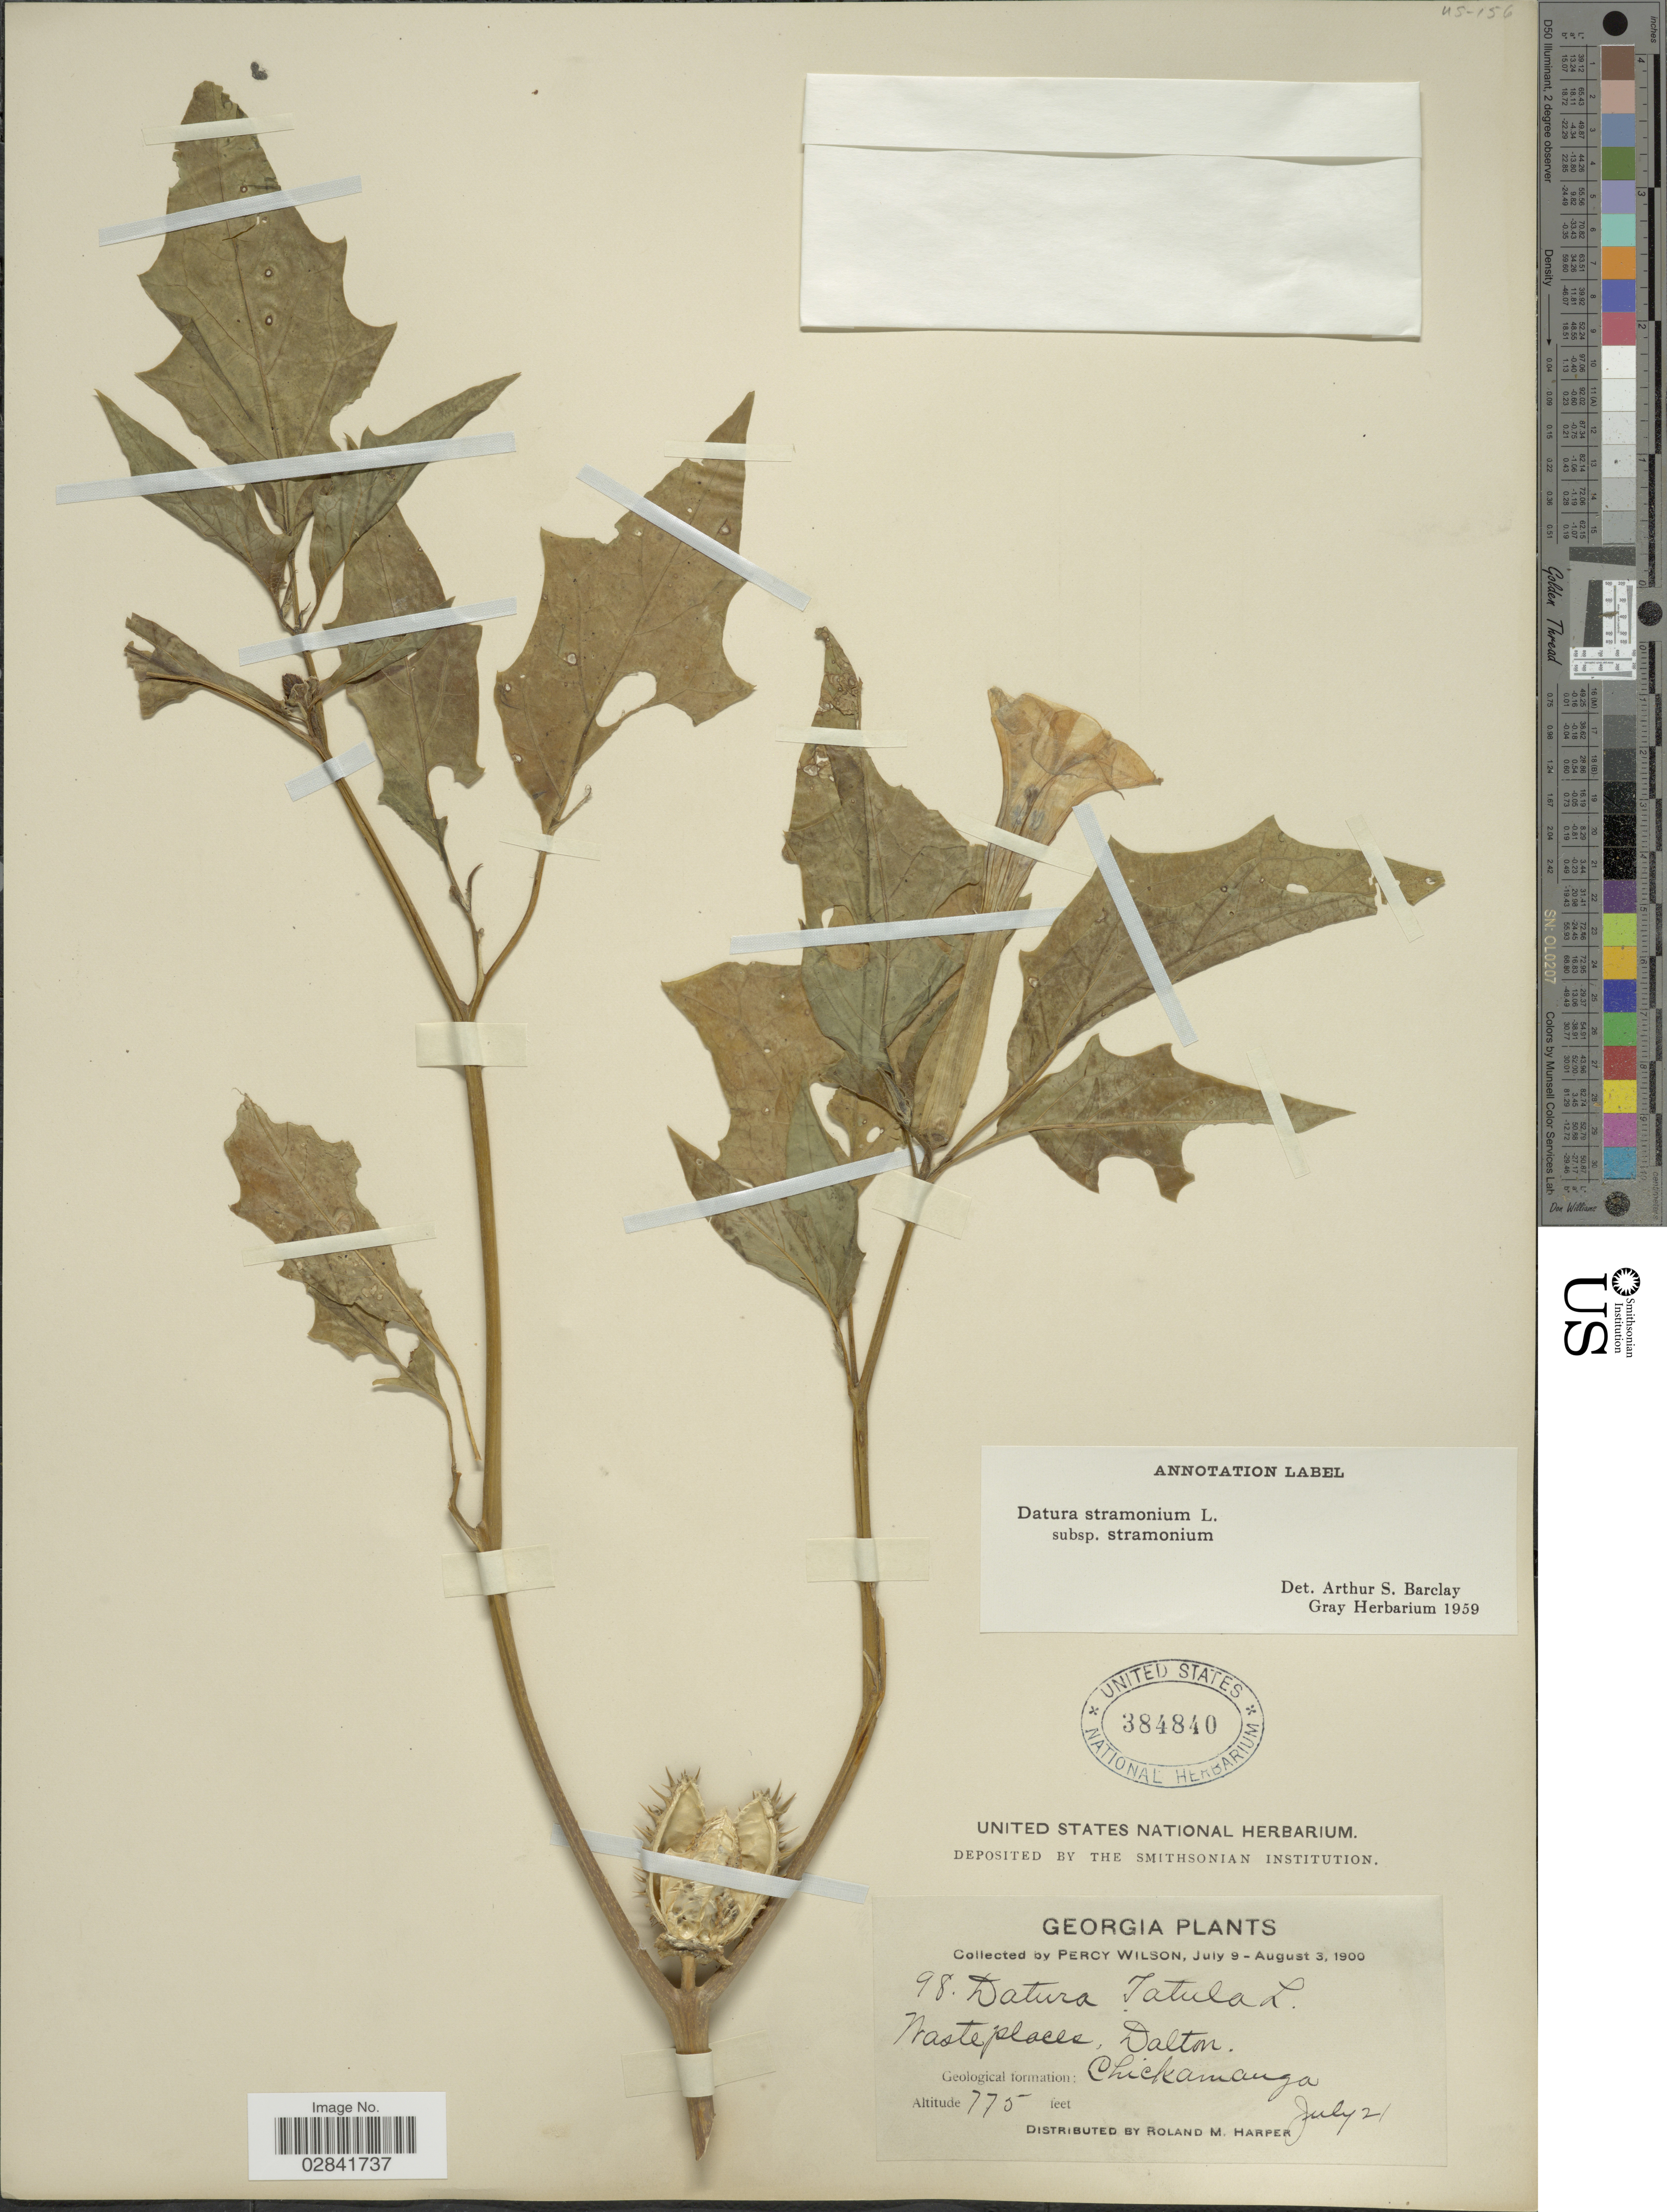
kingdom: Plantae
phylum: Tracheophyta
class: Magnoliopsida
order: Solanales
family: Solanaceae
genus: Datura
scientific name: Datura stramonium subsp. stramonium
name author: L.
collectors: P. Wilson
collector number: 98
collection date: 1900-07-21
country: United States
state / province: Georgia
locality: Dalton. Geological formation: Chickamanga.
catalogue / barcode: US 384840